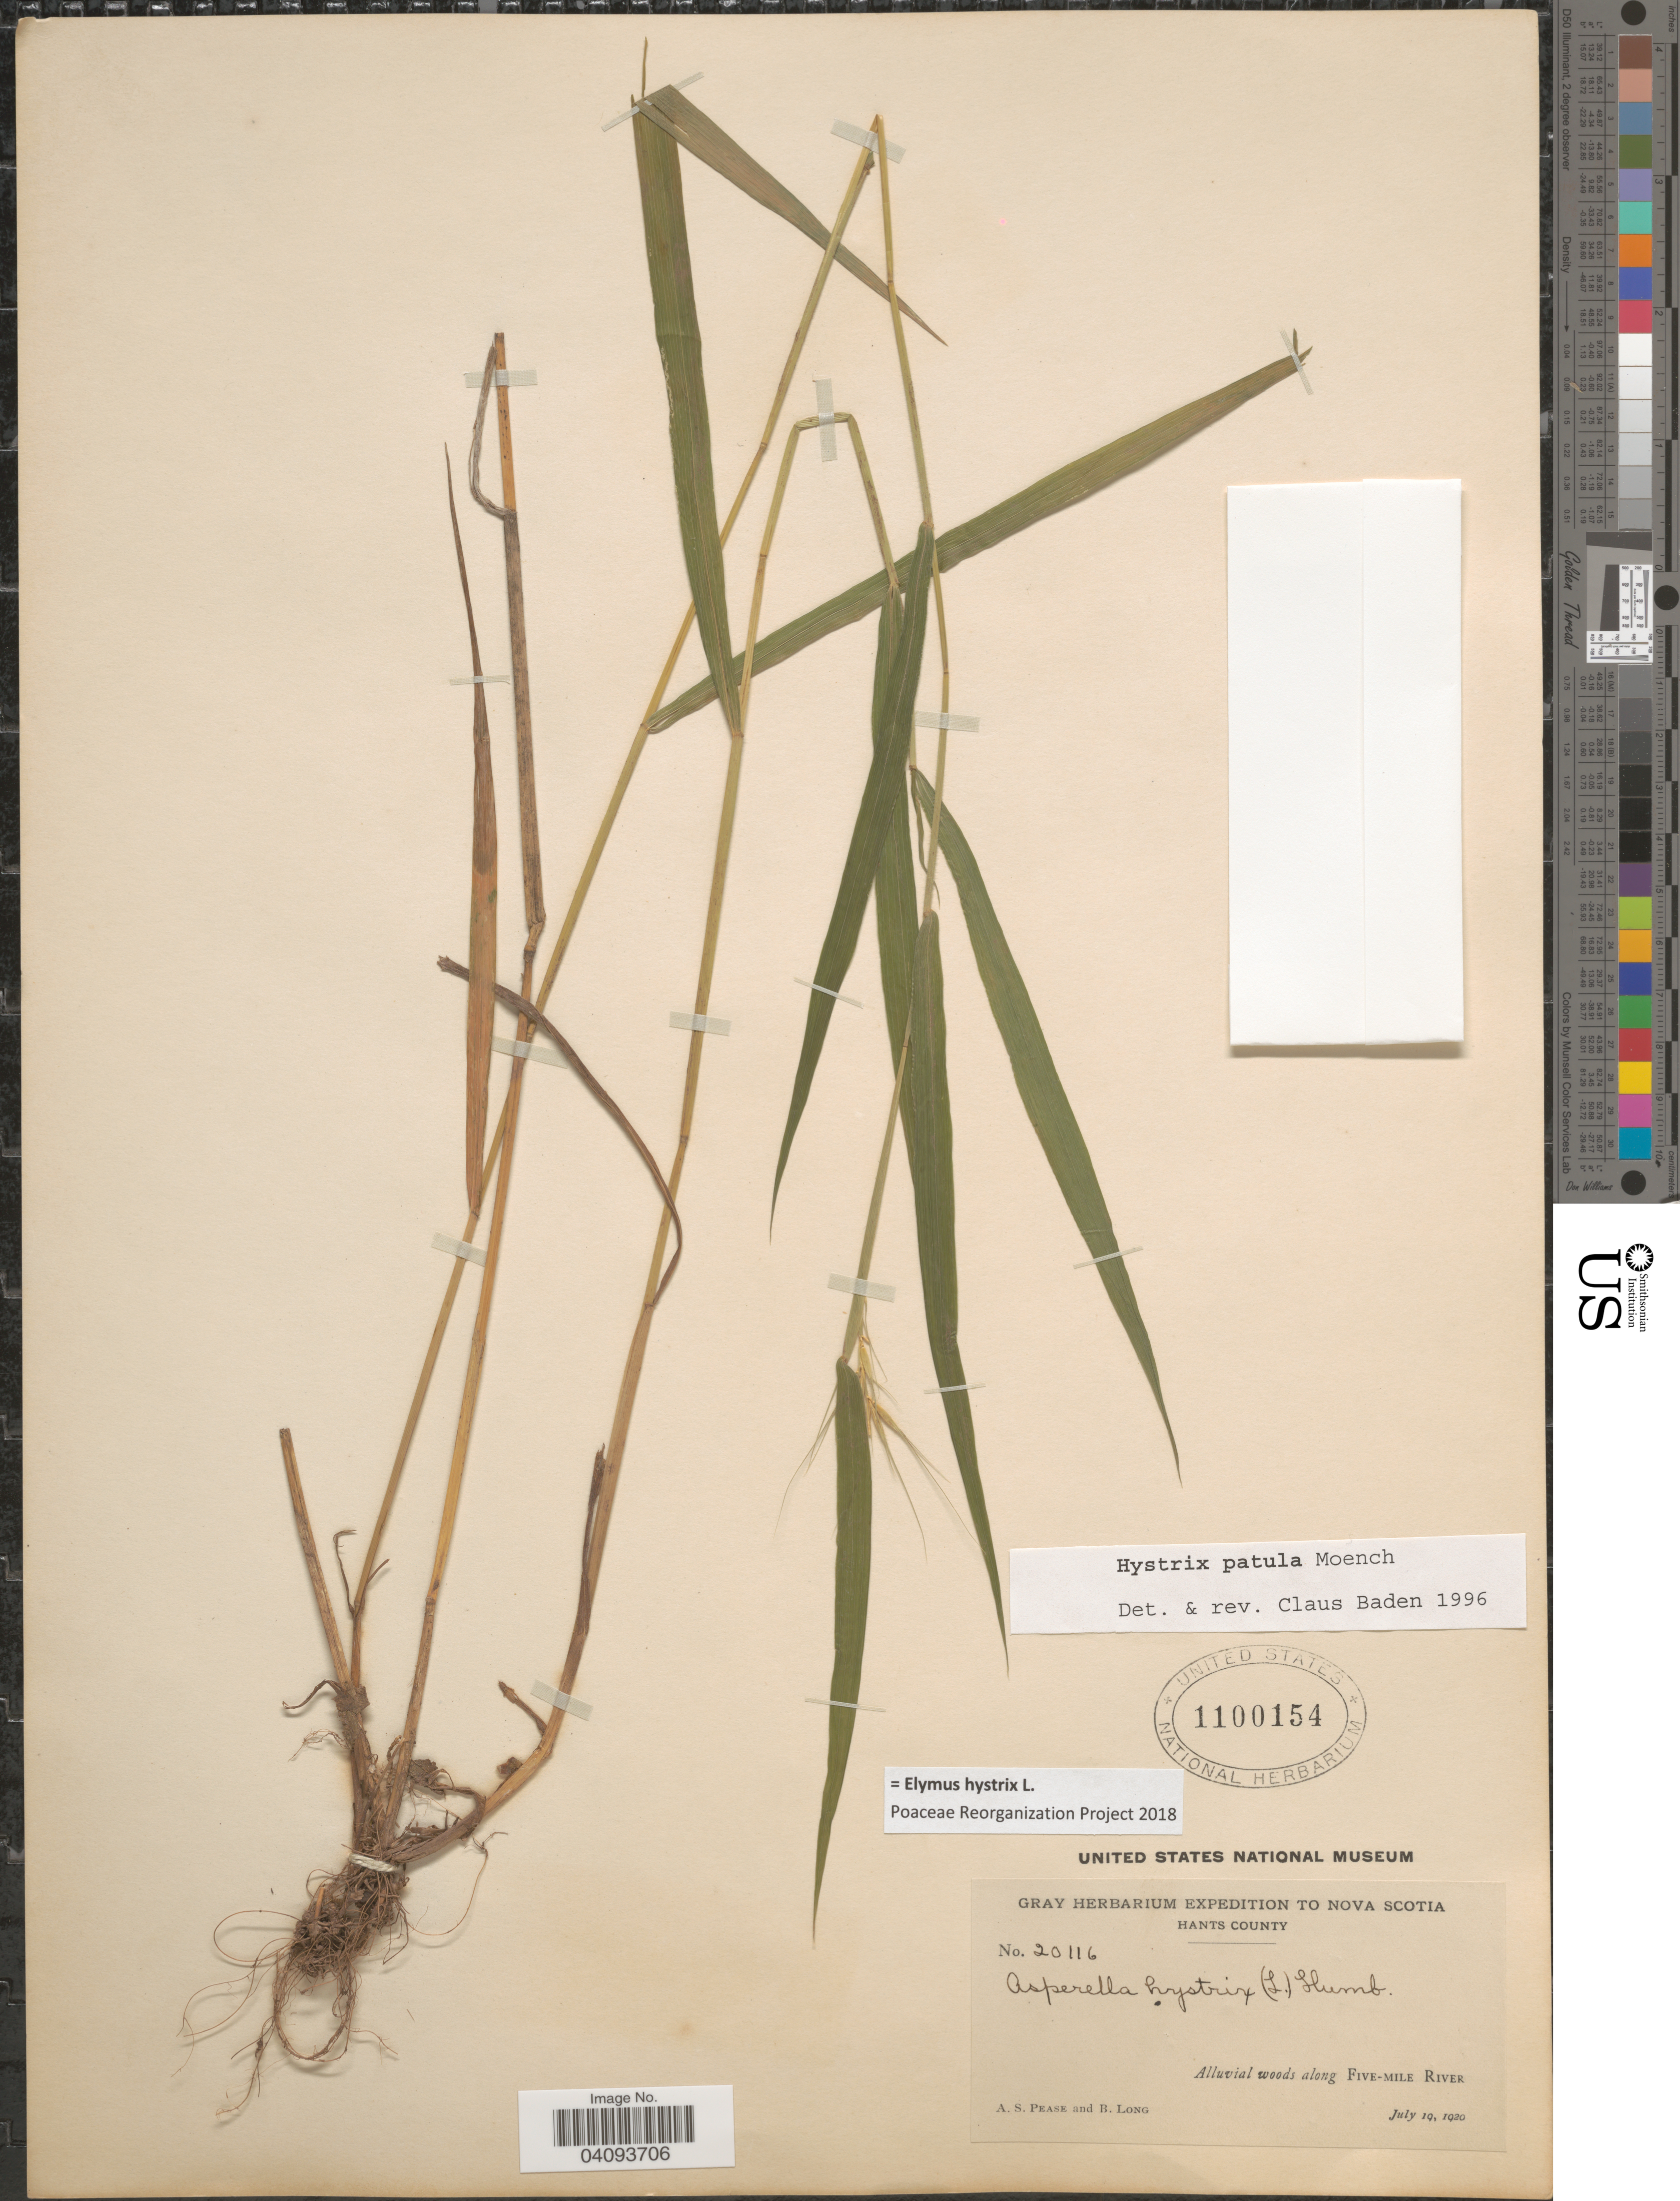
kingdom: Plantae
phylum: Tracheophyta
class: Liliopsida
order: Poales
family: Poaceae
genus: Elymus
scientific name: Elymus hystrix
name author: L.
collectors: A. S. Pease & B. Long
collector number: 20116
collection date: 1920-07-19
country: Canada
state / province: Nova Scotia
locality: Gray Herbarium expedition to Nova Scotia. Hans County. Alluvial woods along Five-Mile River.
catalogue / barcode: US 1100154